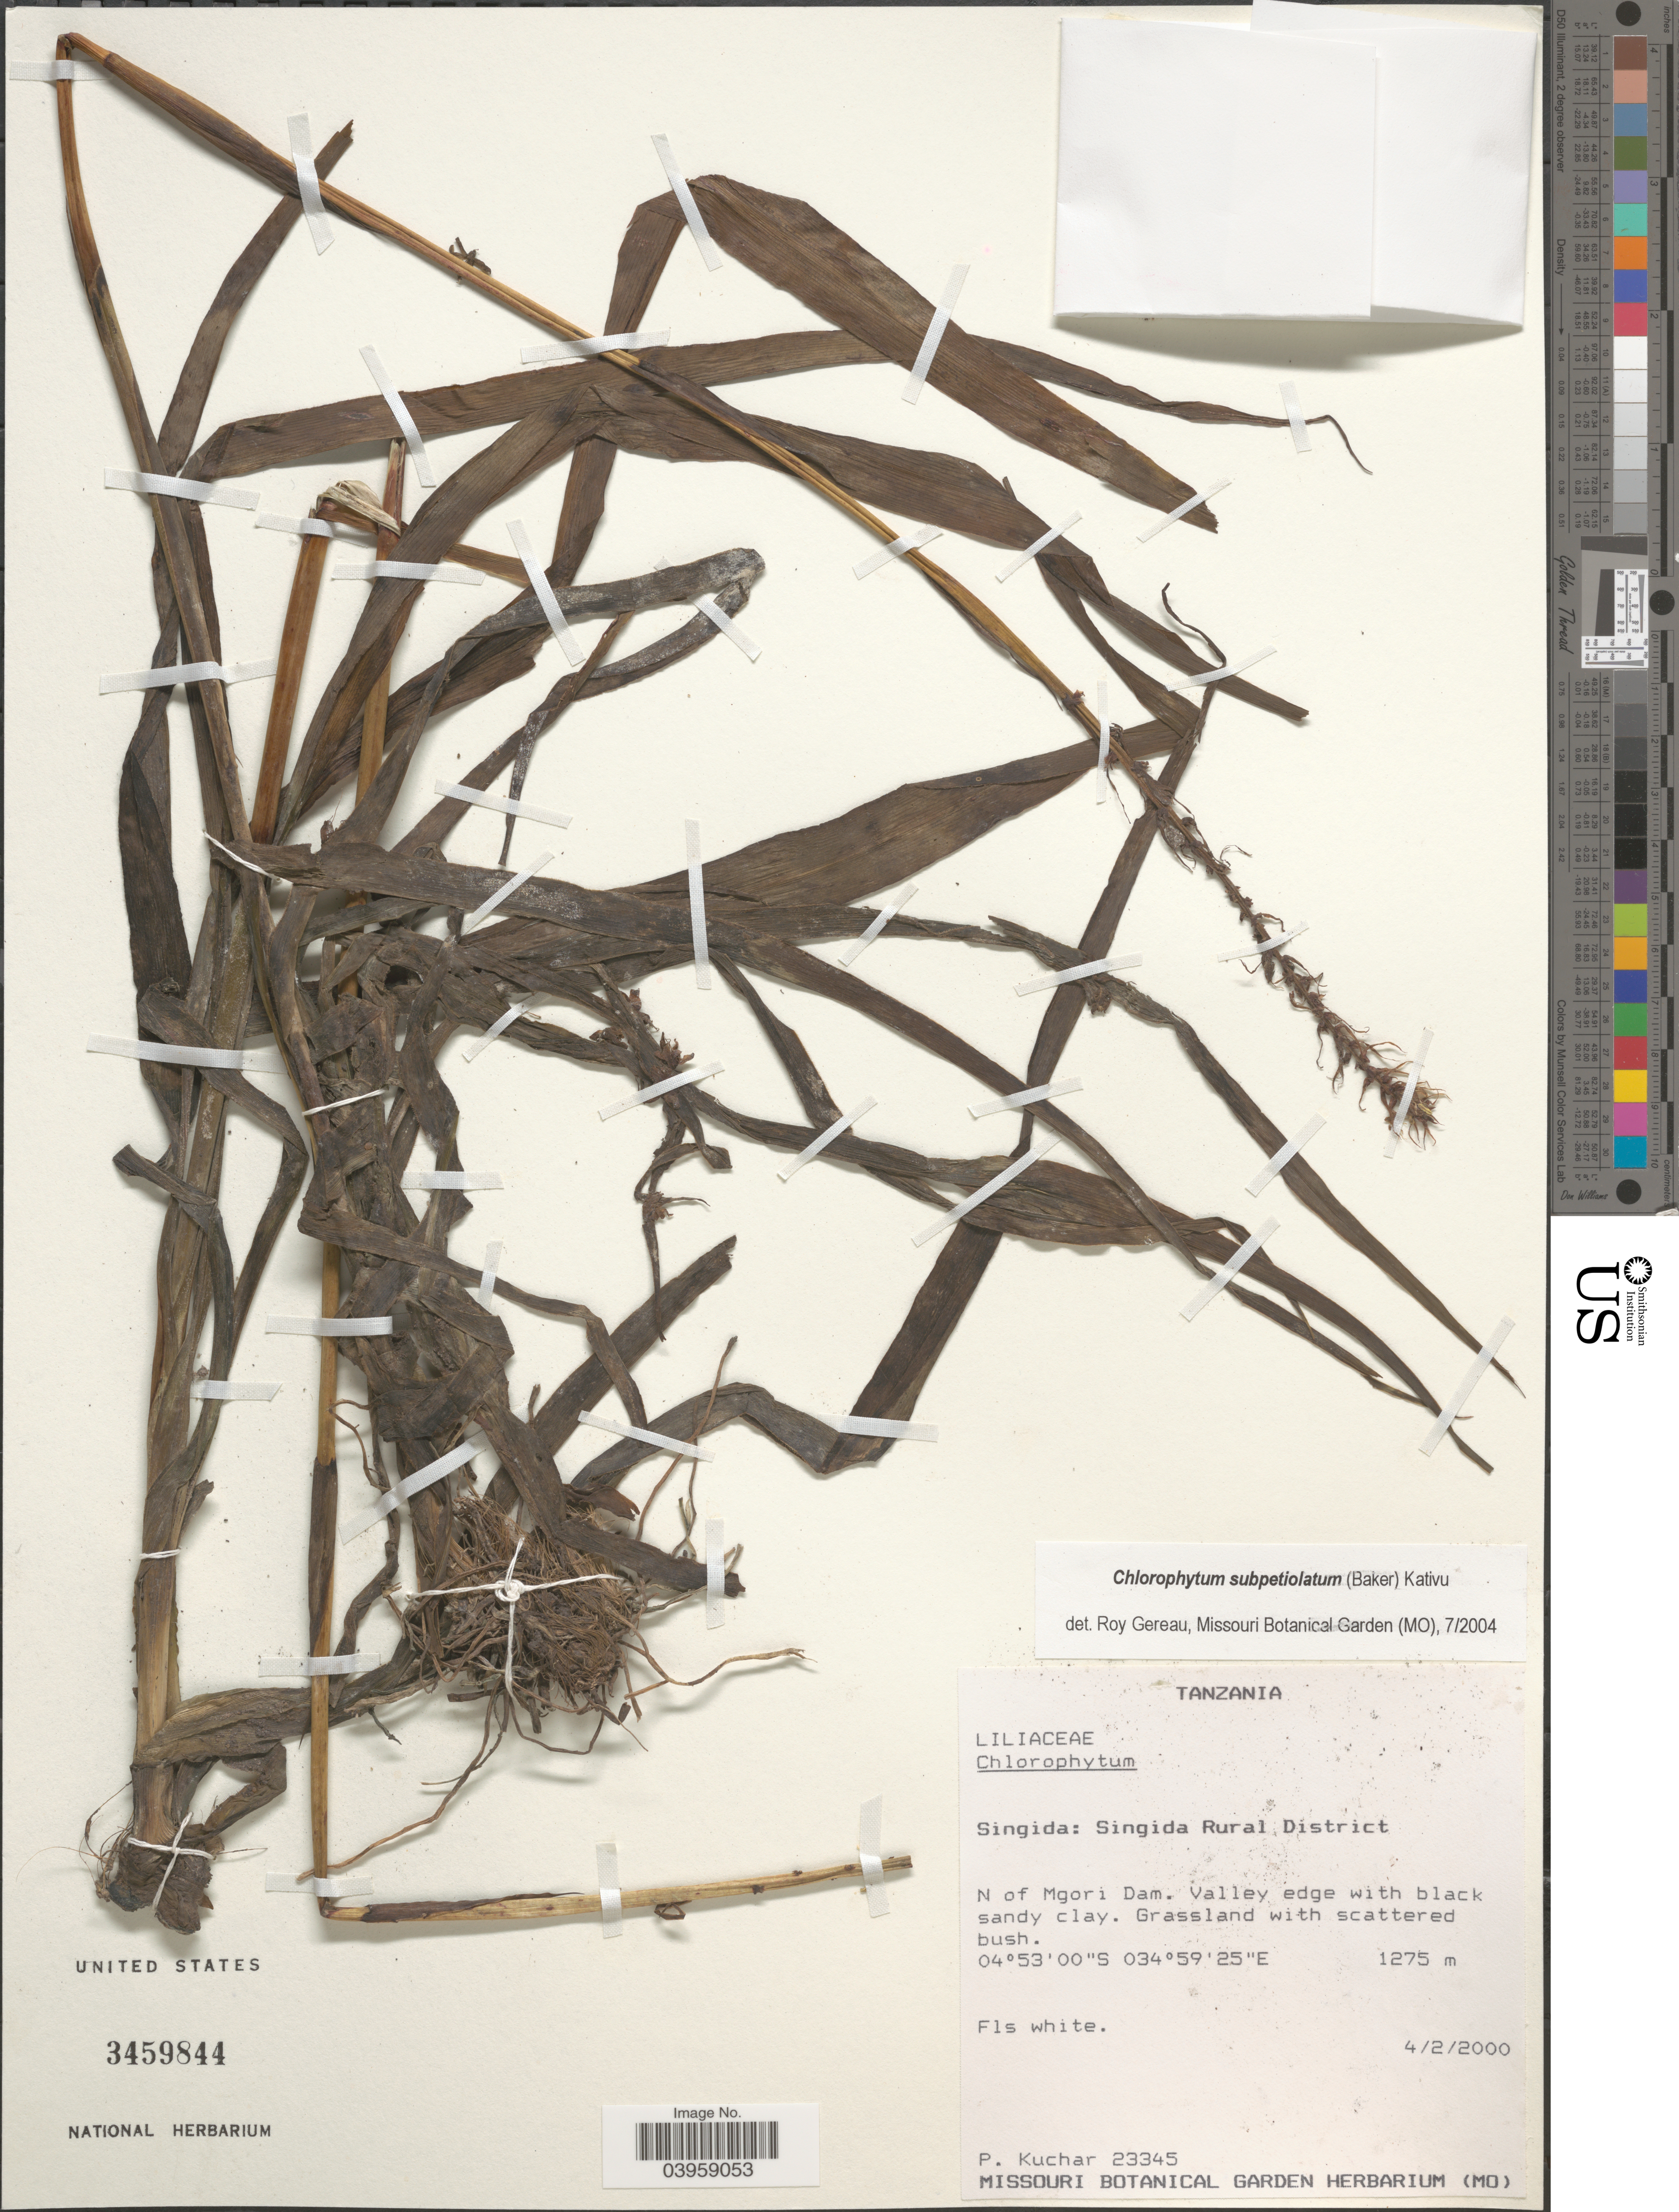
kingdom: Plantae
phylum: Tracheophyta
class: Liliopsida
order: Asparagales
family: Asparagaceae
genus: Chlorophytum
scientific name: Chlorophytum subpetiolatum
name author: (Baker) Kativu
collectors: P. Kuchar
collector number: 23345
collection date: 2000-02-04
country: Tanzania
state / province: Singida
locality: Singida Rural District. NW of Mgori Dam.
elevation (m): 1275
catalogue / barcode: US 3459844